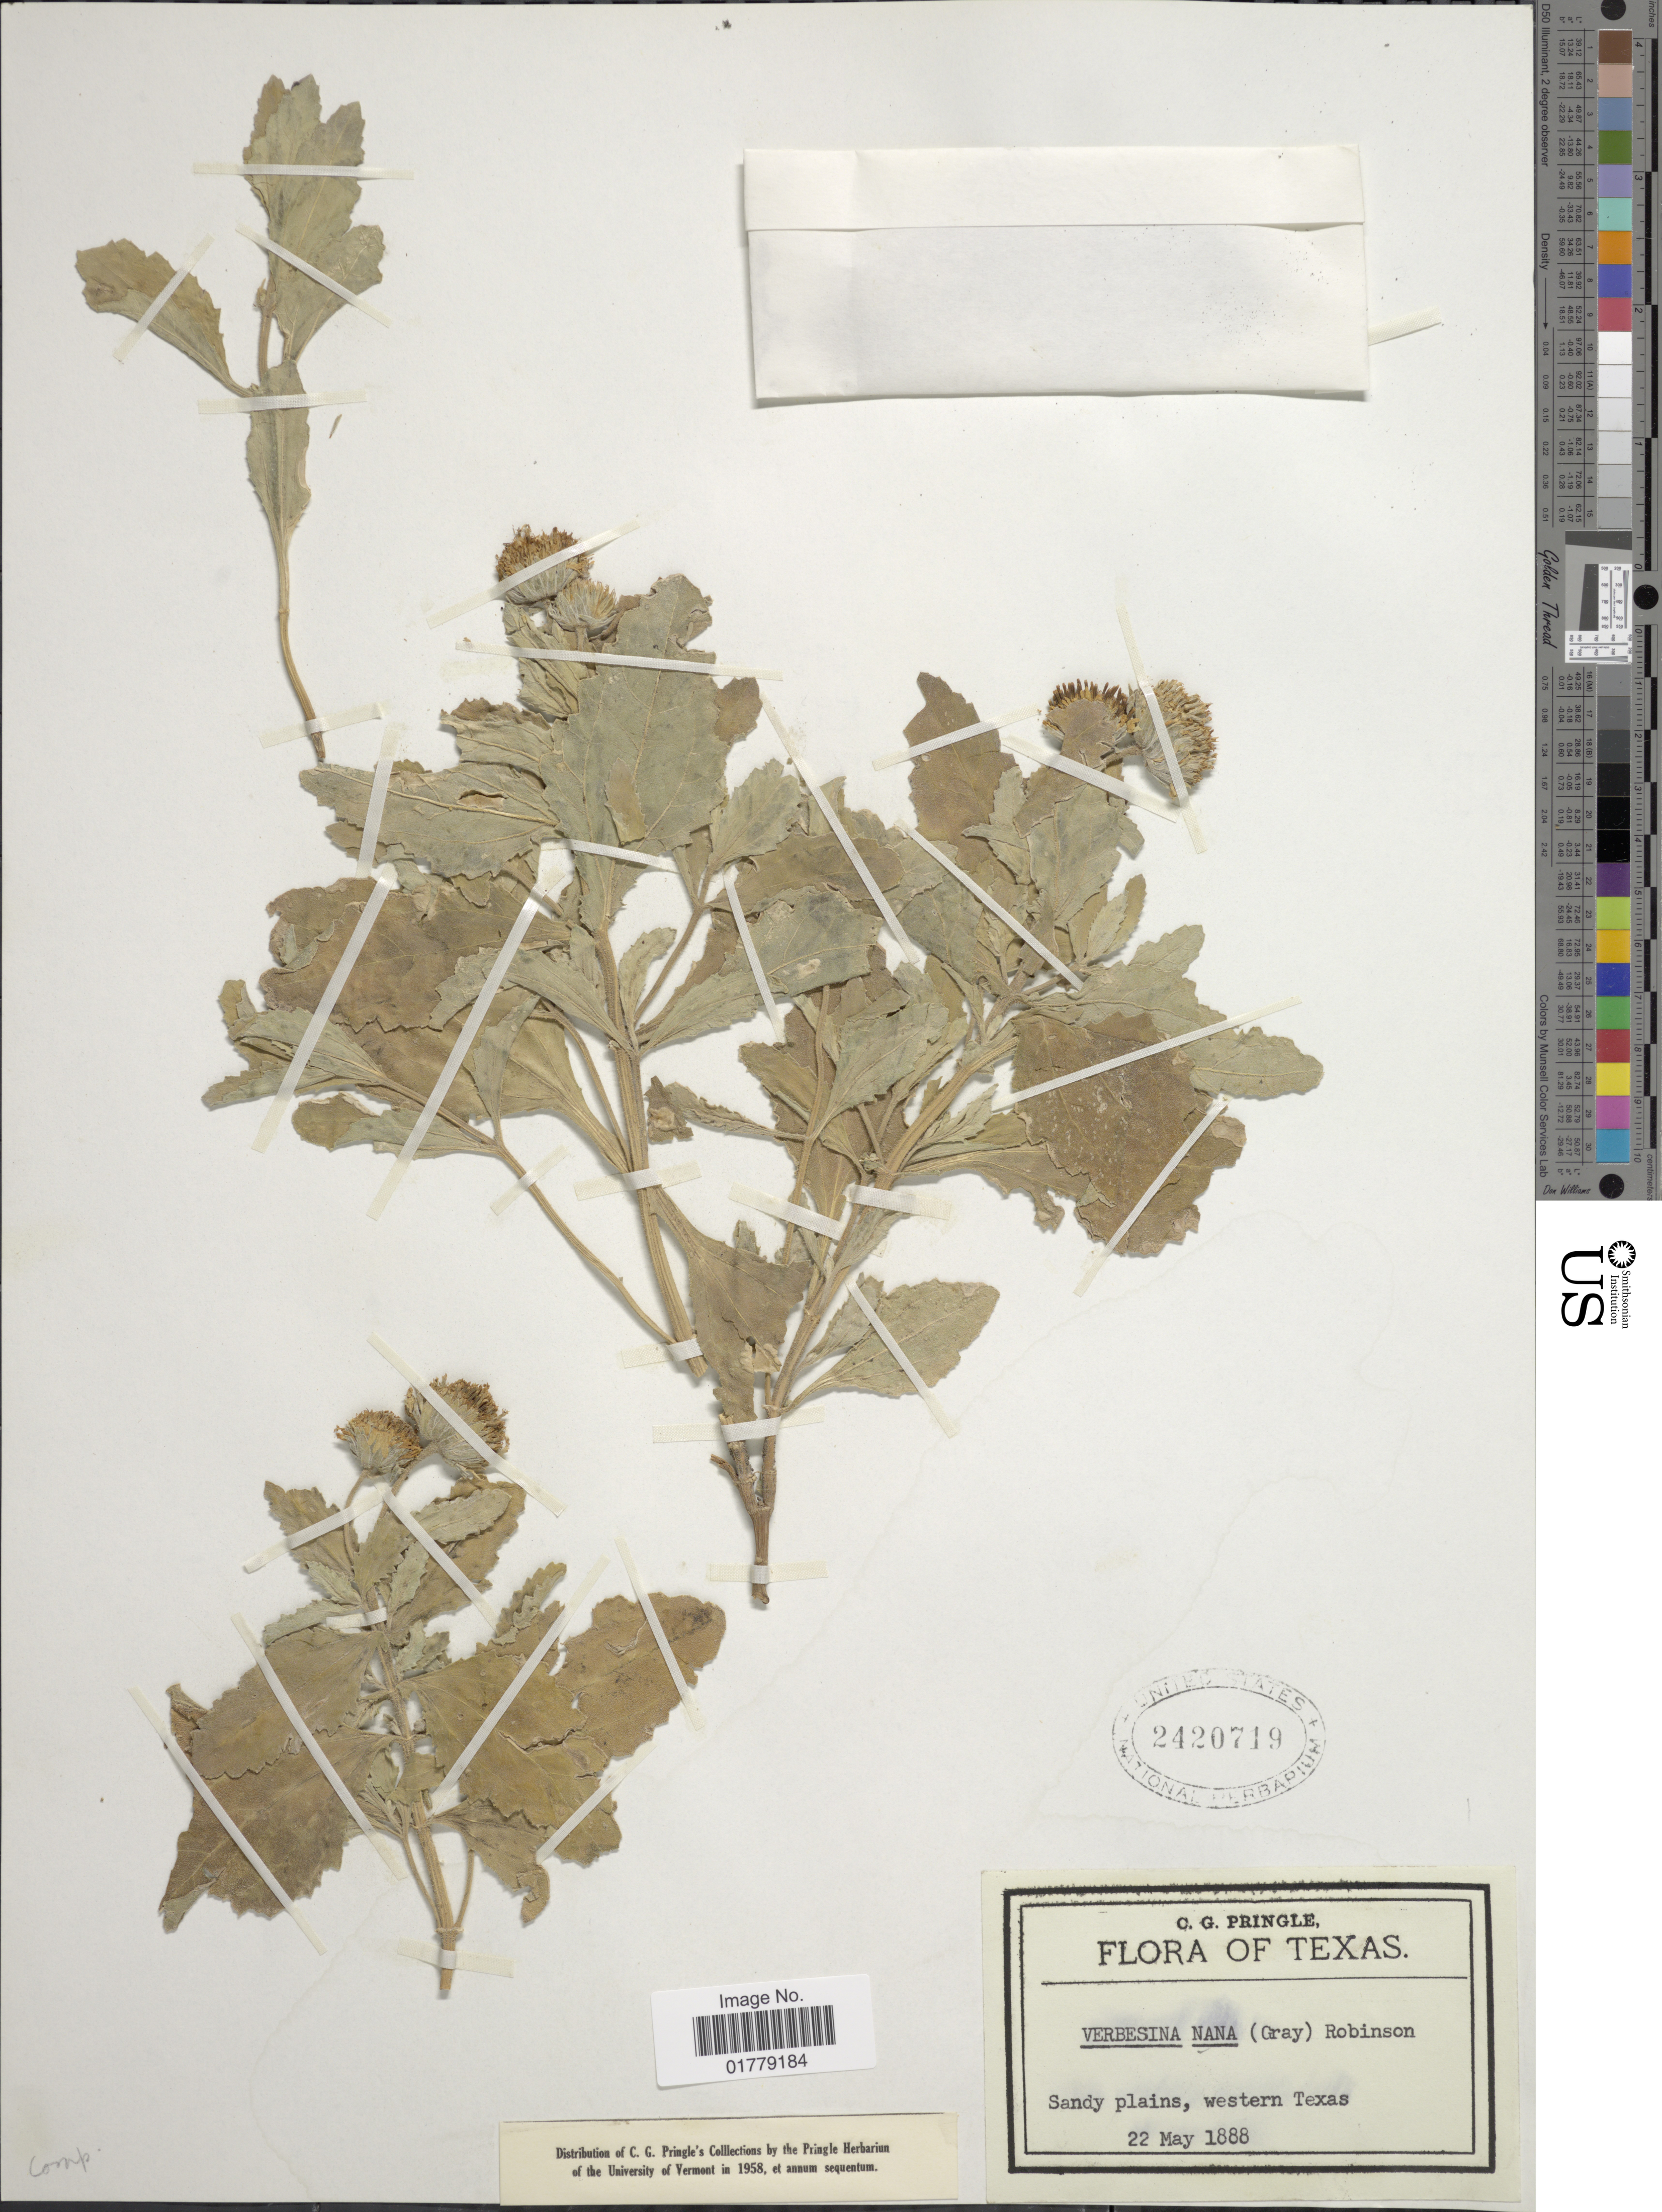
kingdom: Plantae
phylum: Tracheophyta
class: Magnoliopsida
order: Asterales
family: Asteraceae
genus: Verbesina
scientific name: Verbesina nana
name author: (A. Gray) B.L. Rob. & Greenm.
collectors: C. G. Pringle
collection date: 1888-05-22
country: United States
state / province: Texas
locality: Sandy plains, western Texas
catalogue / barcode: US 2420719